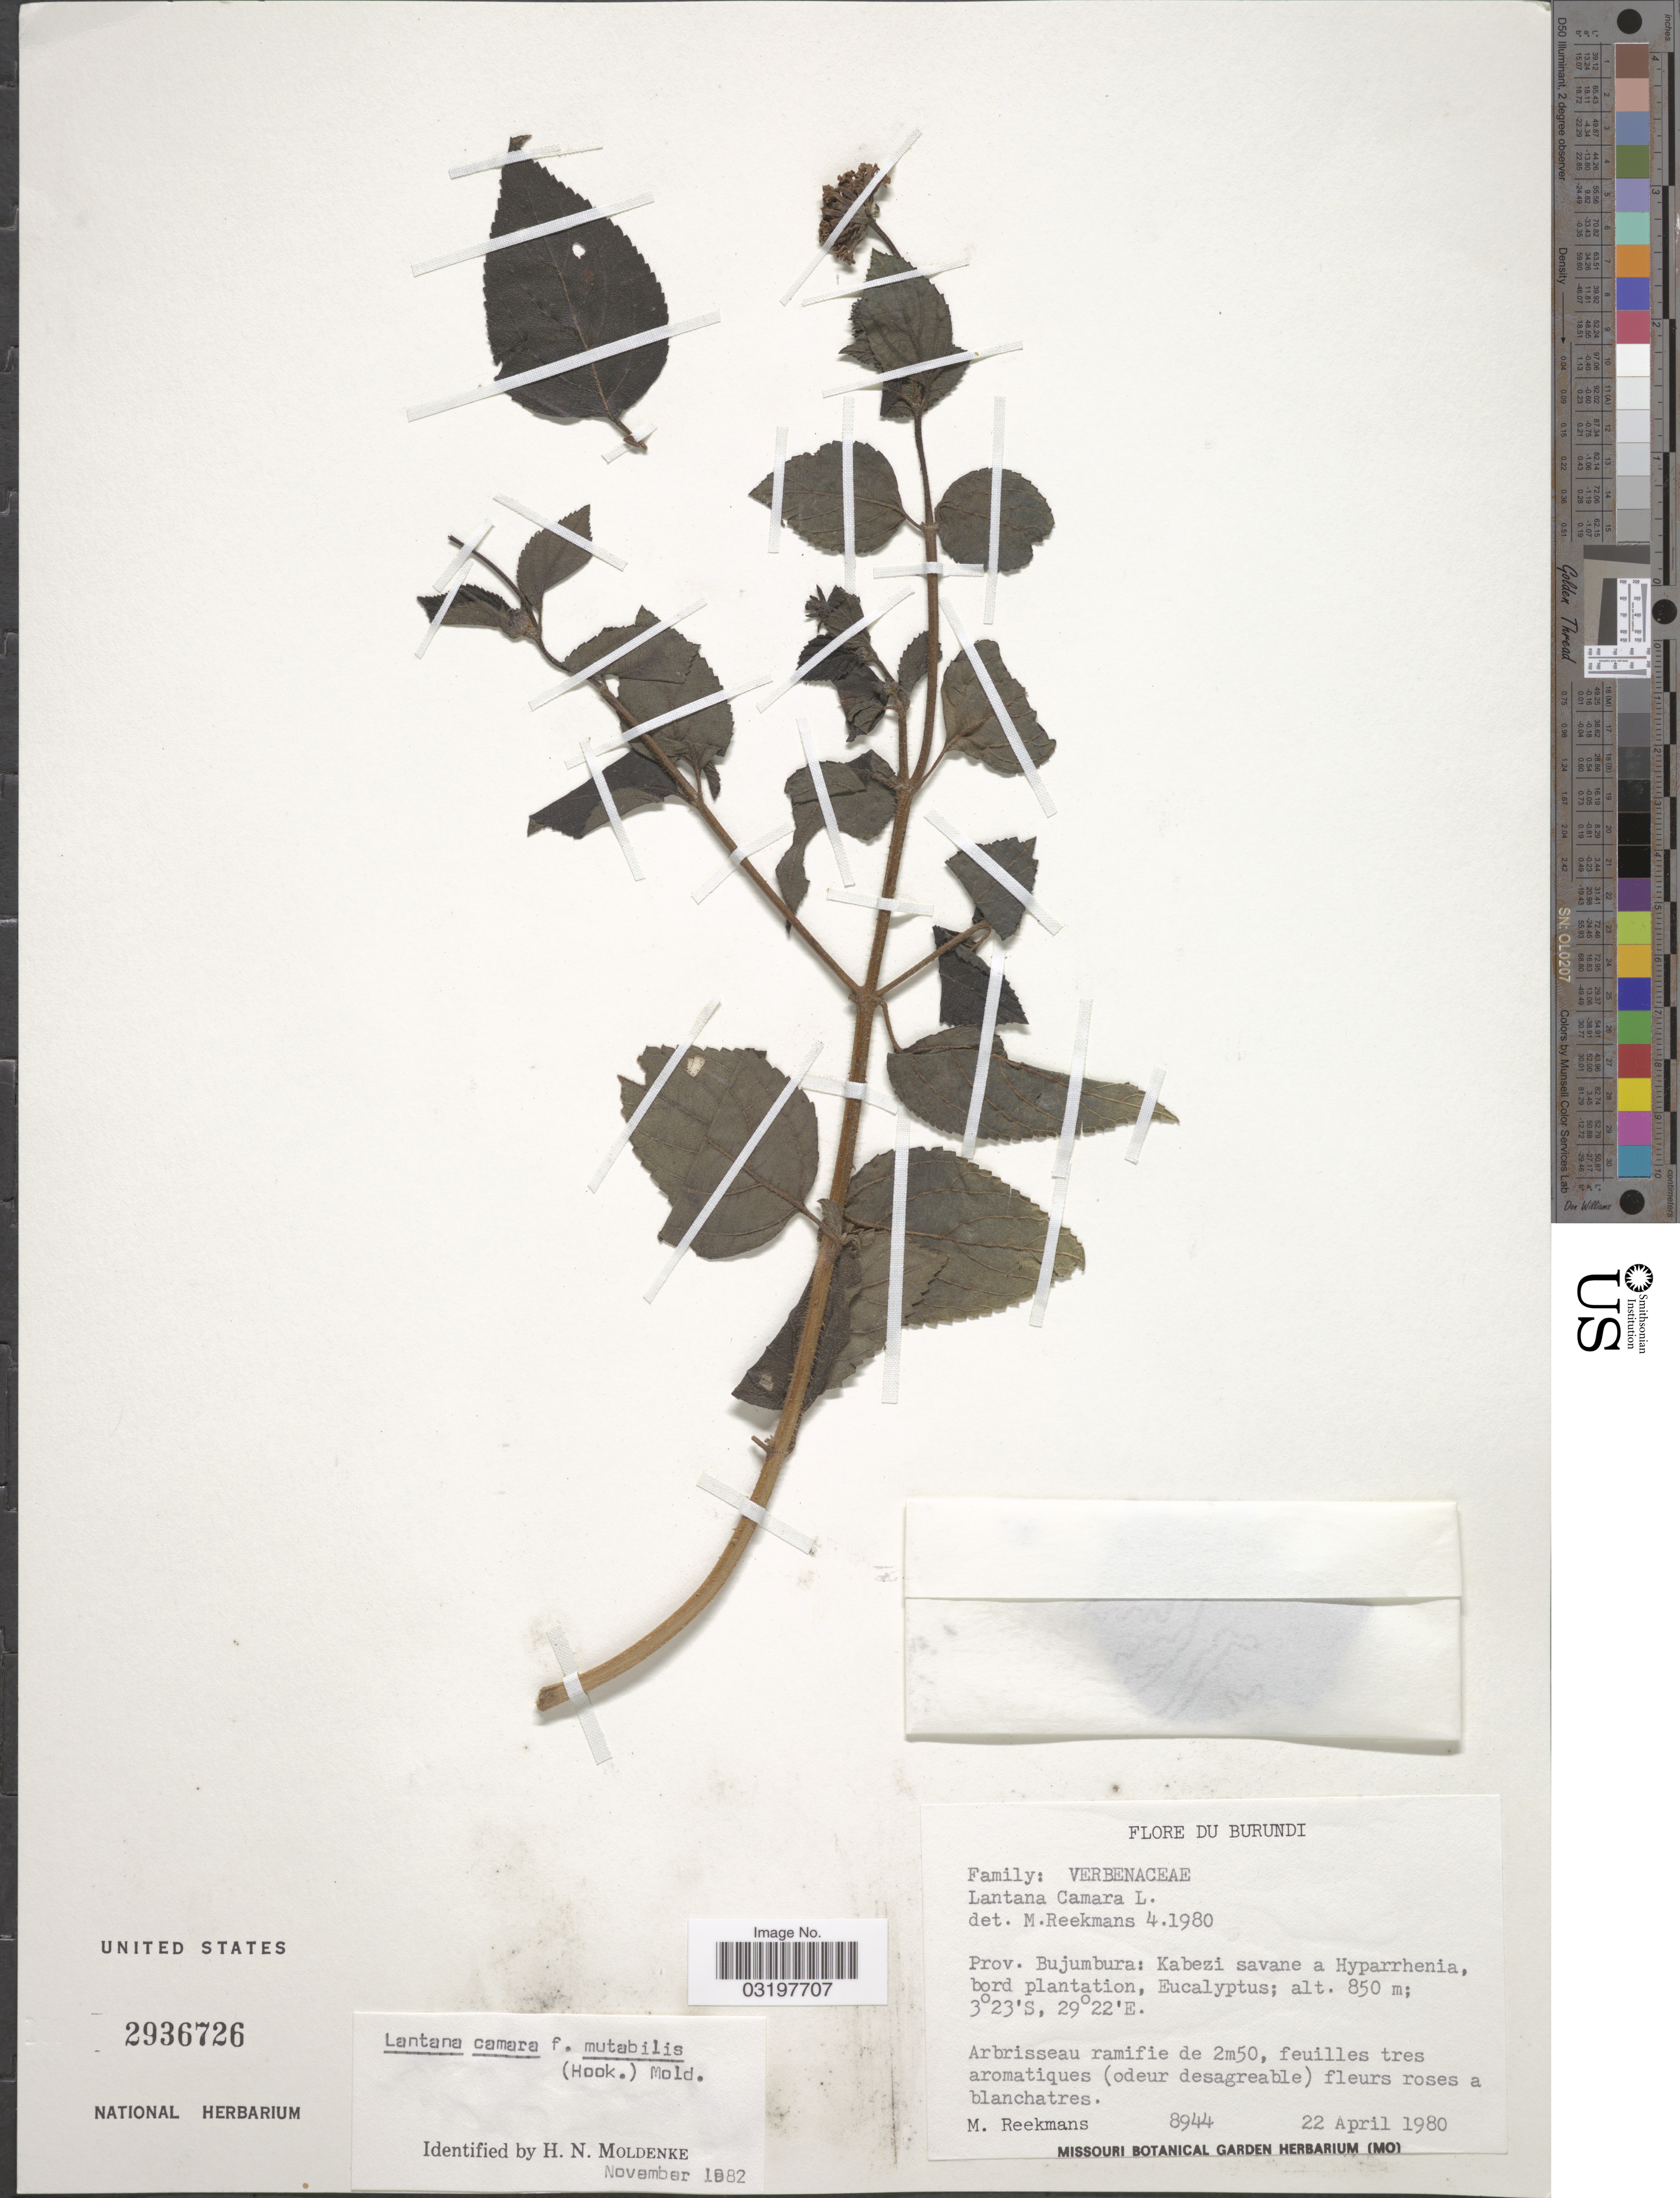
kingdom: Plantae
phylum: Tracheophyta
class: Magnoliopsida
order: Lamiales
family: Verbenaceae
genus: Lantana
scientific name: Lantana camara f. mutabilis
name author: (Hook.) Moldenke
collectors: M. Reekmans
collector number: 8944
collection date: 1980-04-22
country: Burundi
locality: Prov. Bujumbura: Kabezi savane.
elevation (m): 850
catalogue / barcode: US 2936726